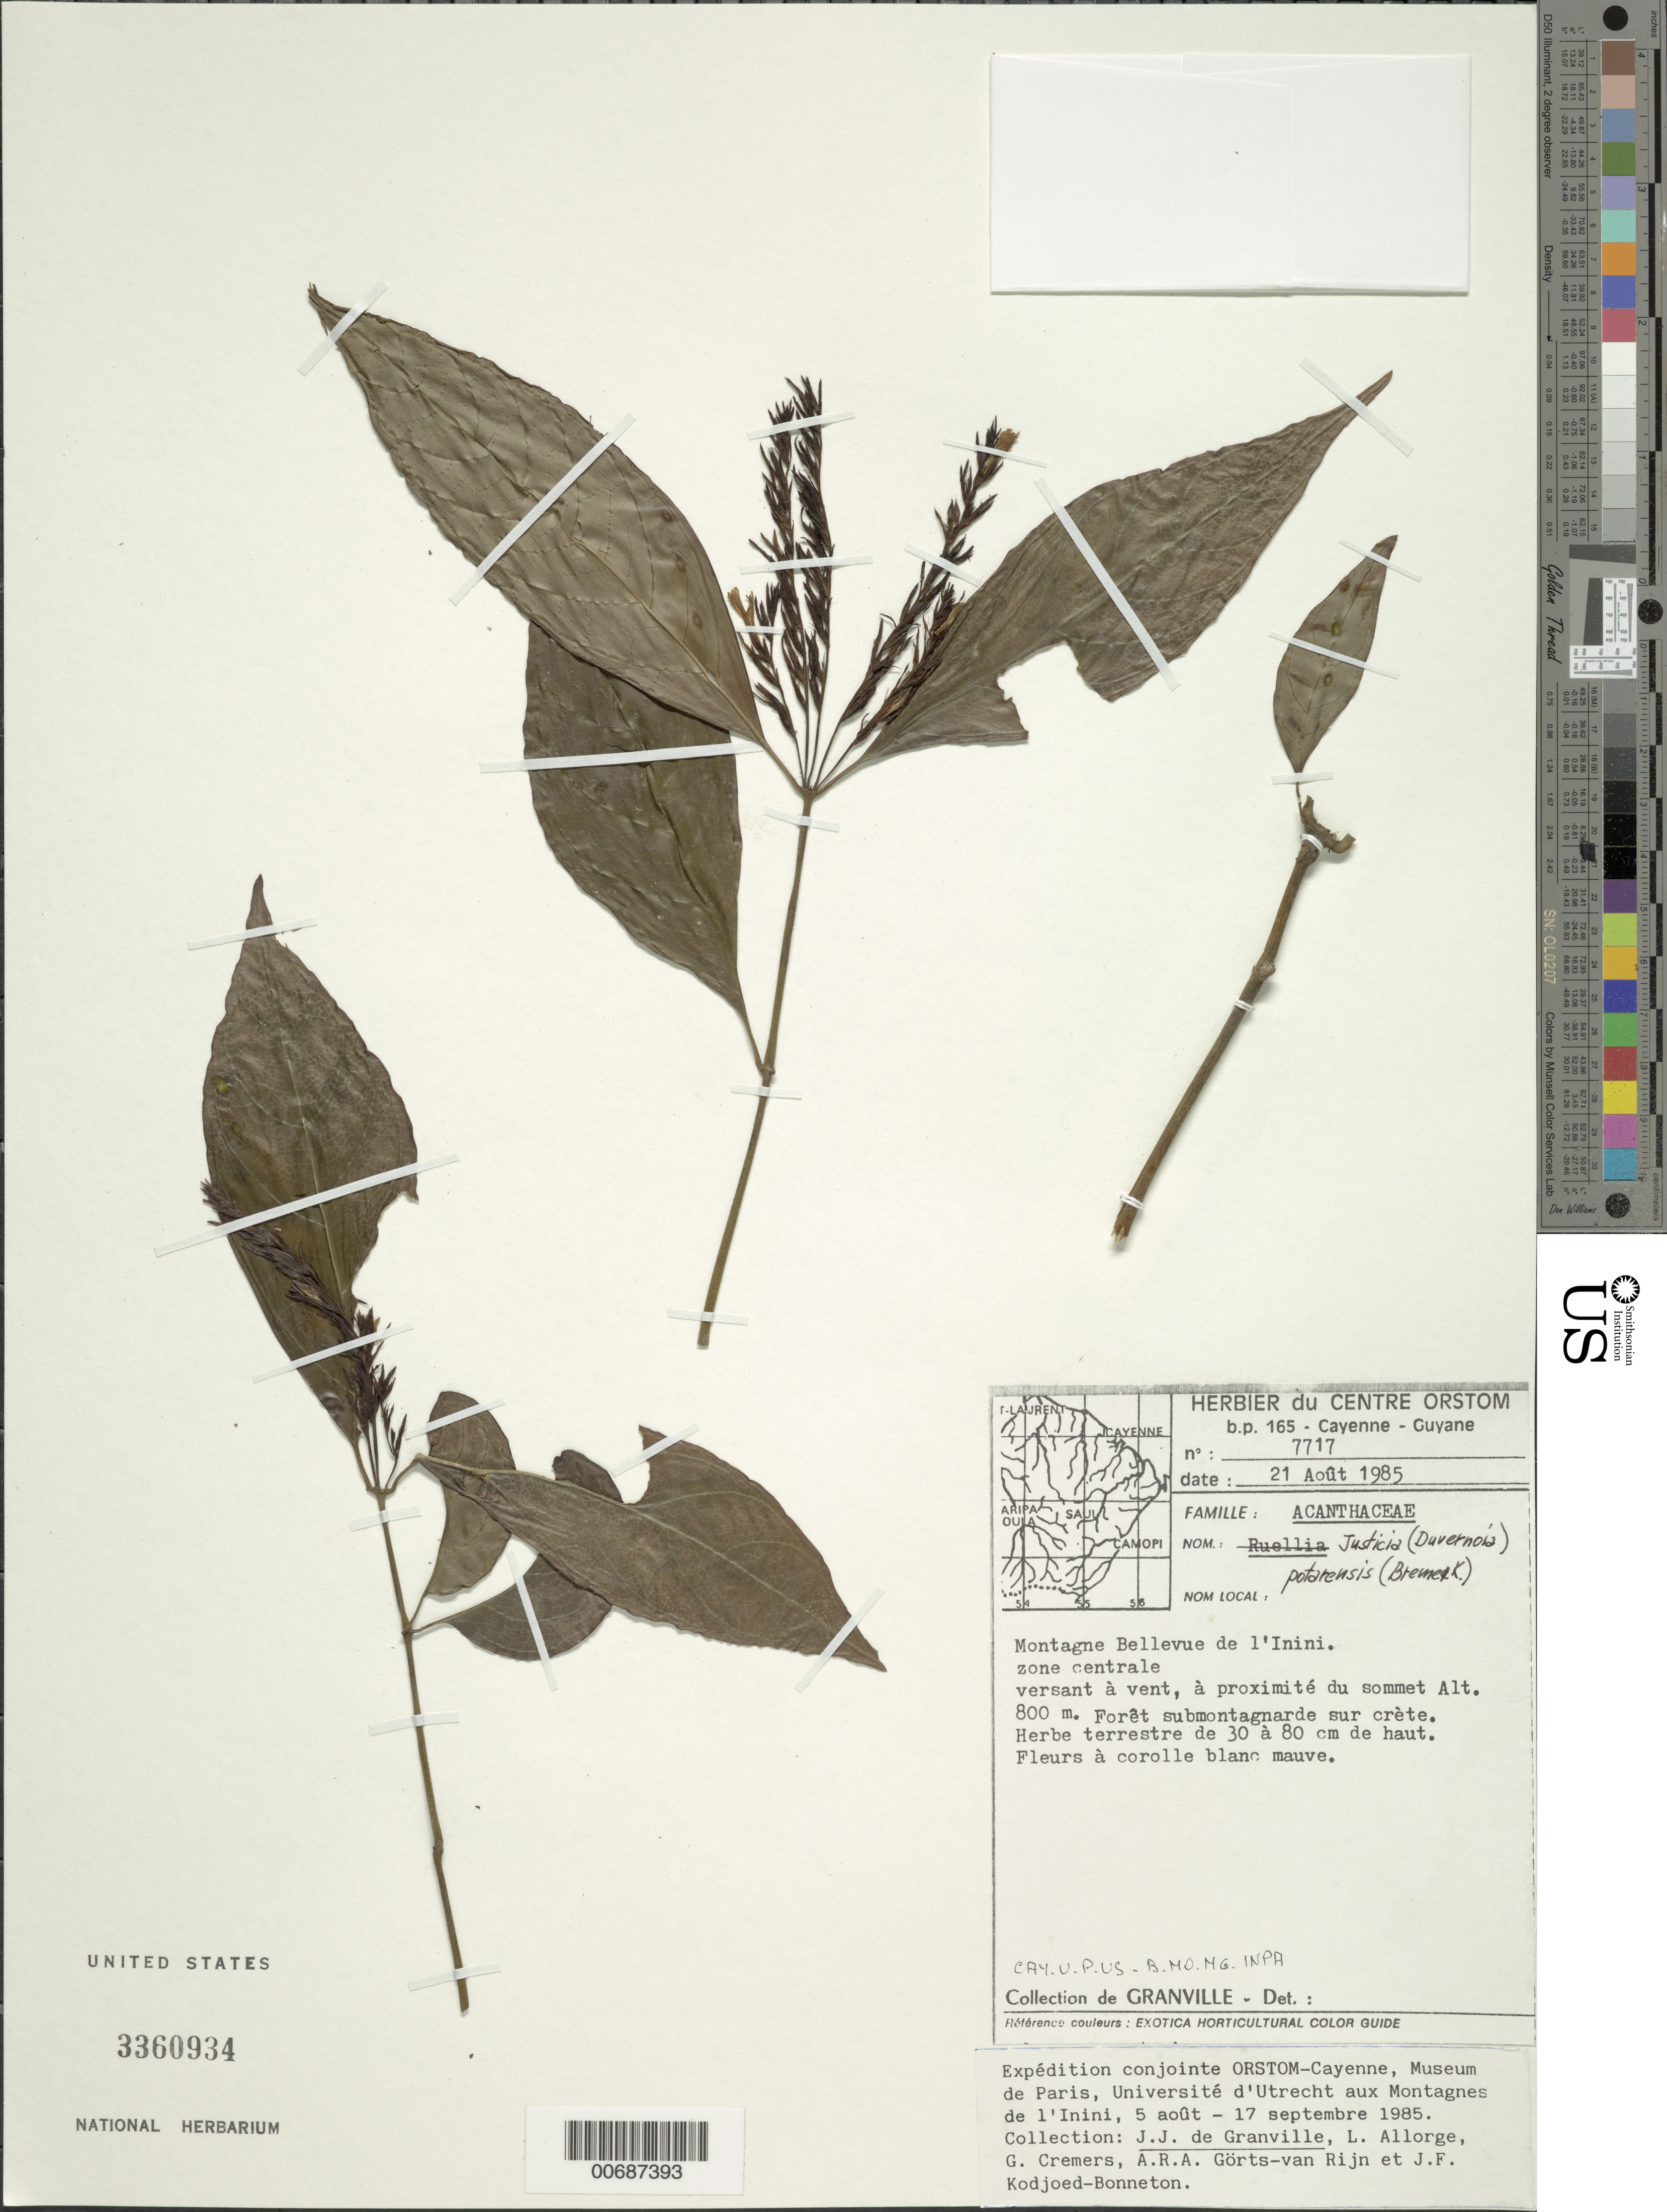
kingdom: Plantae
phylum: Tracheophyta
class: Magnoliopsida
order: Lamiales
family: Acanthaceae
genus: Justicia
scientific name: Justicia potarensis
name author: (Bremek.) Wassh.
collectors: J.-J. de Granville, L. Allorge, G. Cremers, A. .R. A. Görts-van Rijn & J. Kodjoed-Bonneton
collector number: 7717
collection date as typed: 21-Aug-85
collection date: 1985-08-21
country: French Guiana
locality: Montagnes Bellevue de l'Inini, zone centrale, versant á vent, au proximité du sommet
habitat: Forêt submontagnarde sur crete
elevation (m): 800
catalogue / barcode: US 3360934